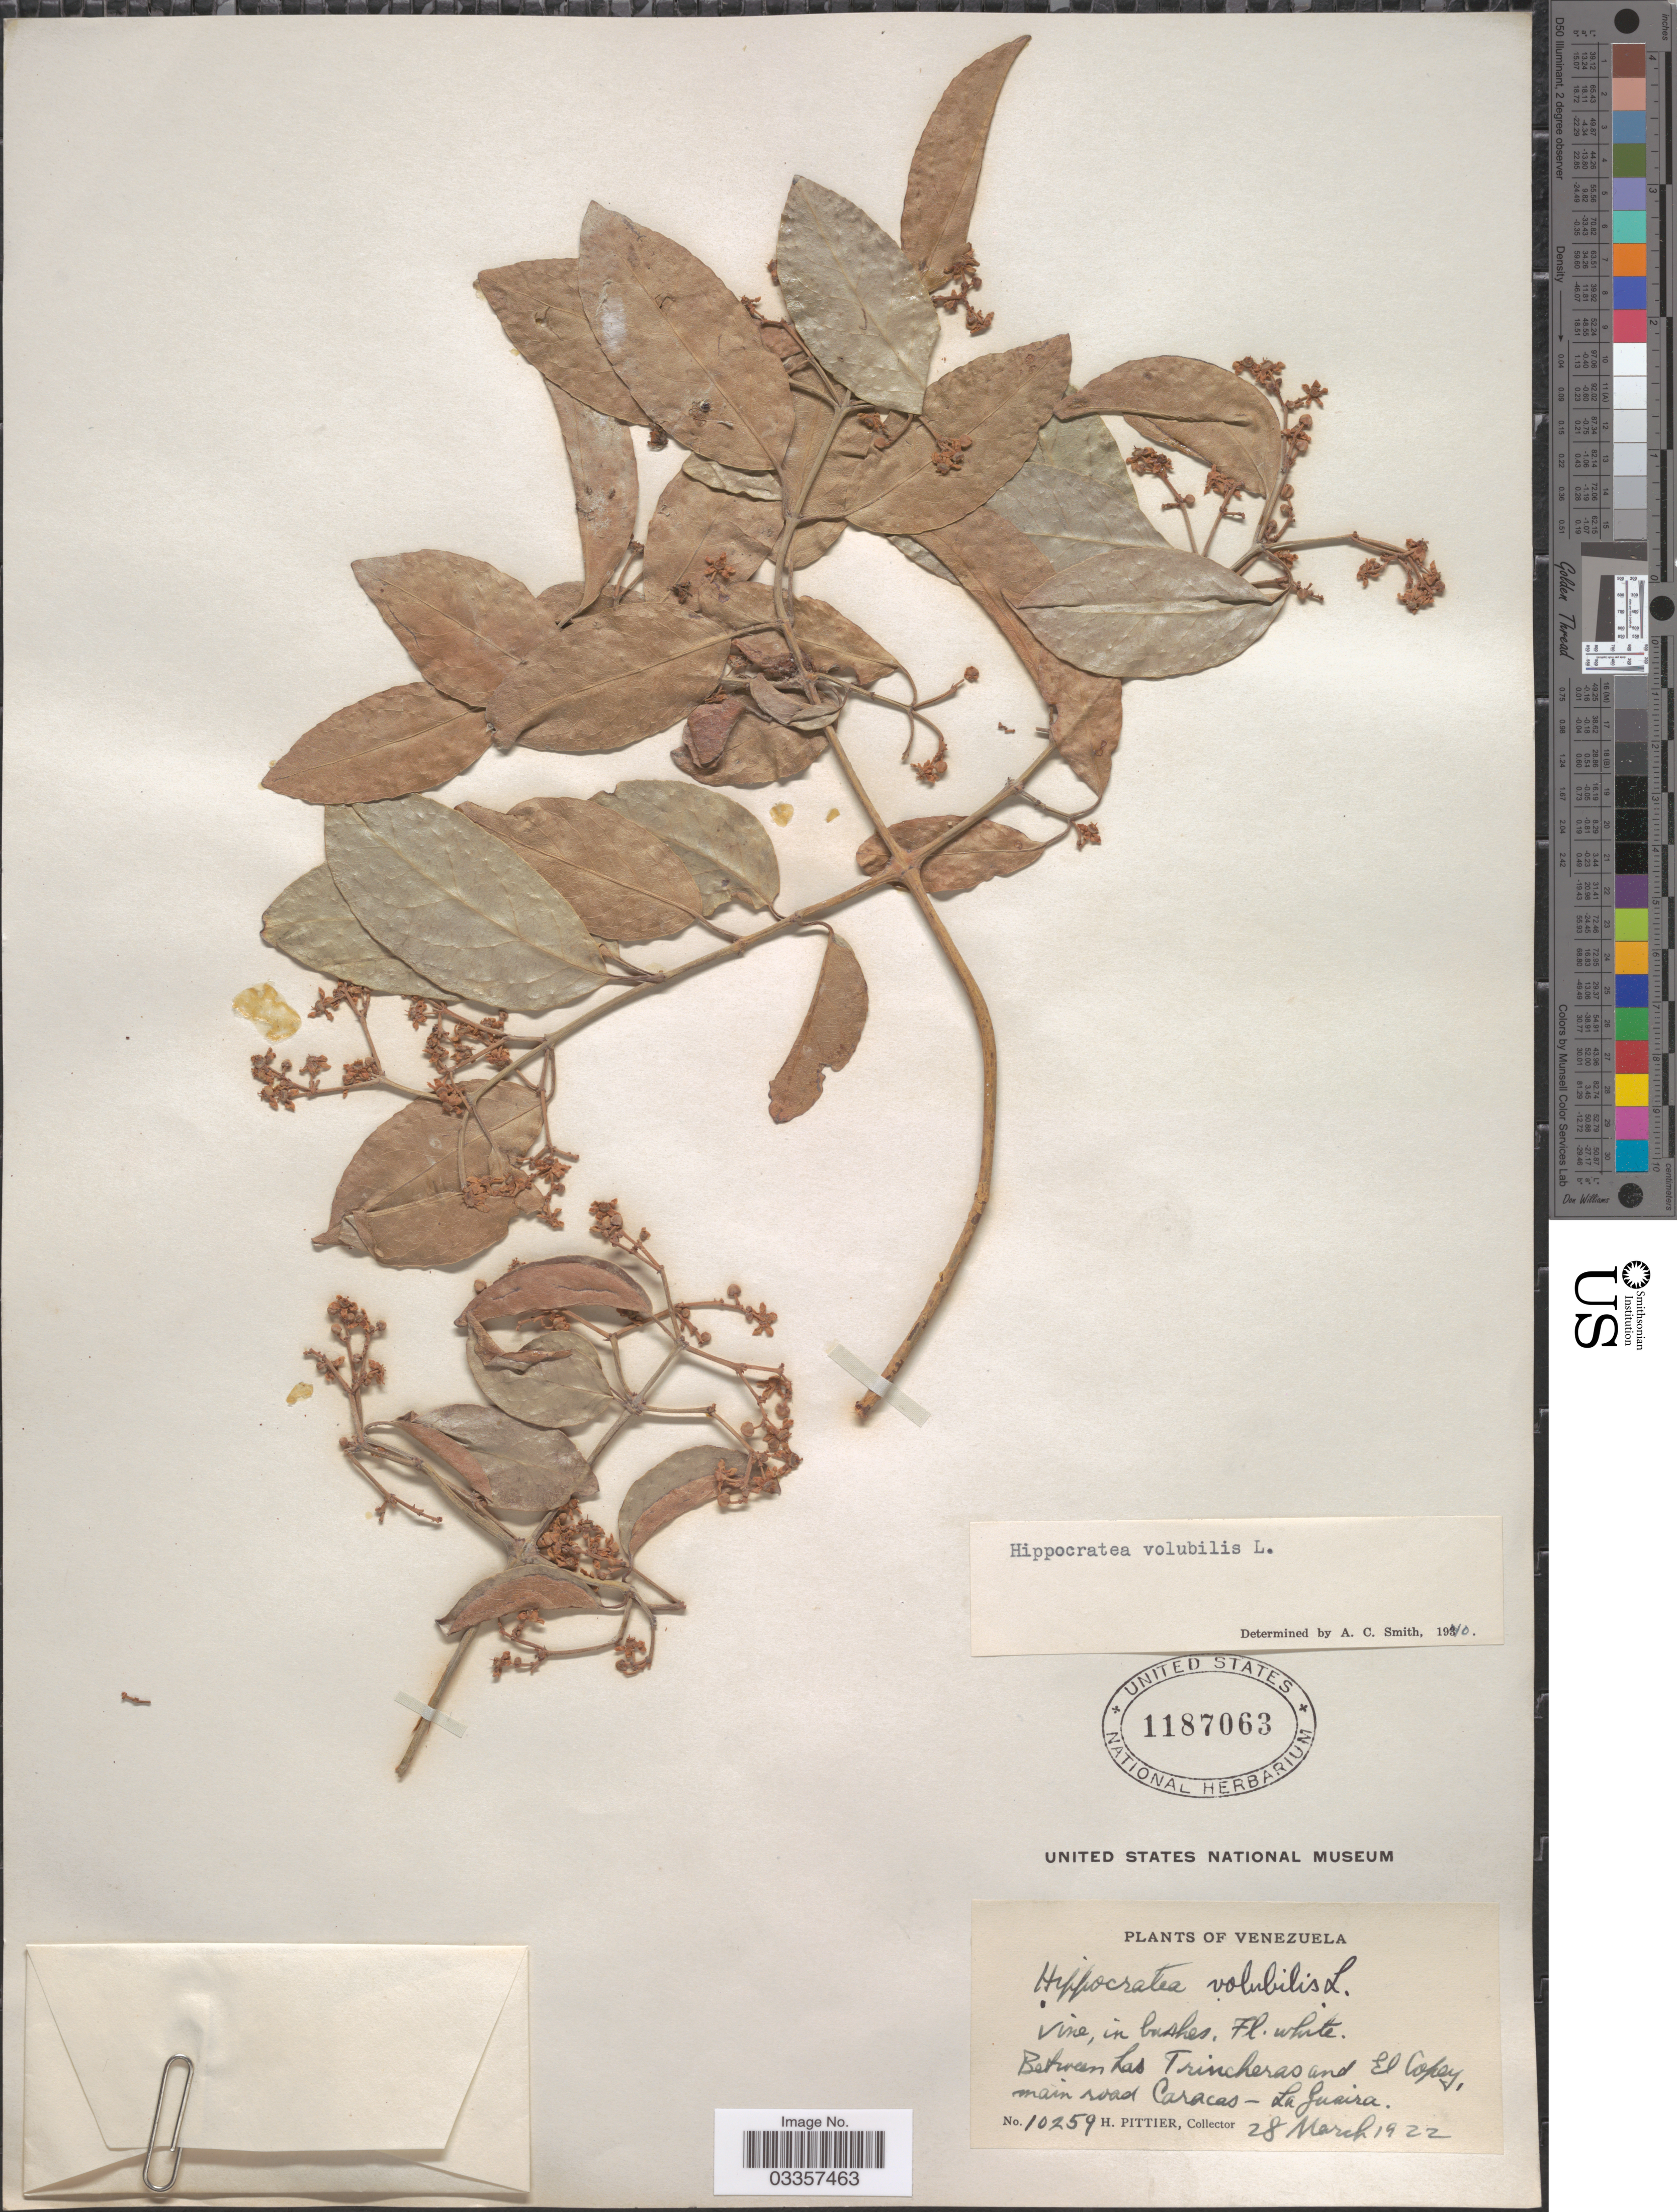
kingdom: Plantae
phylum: Tracheophyta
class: Magnoliopsida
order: Celastrales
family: Celastraceae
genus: Hippocratea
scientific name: Hippocratea volubilis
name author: L.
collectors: H. F. Pittier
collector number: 10259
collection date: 1922-03-28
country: Venezuela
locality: Between Las Trincheras and El Copey, main road Caracas - La Guaira.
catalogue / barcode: US 1187063